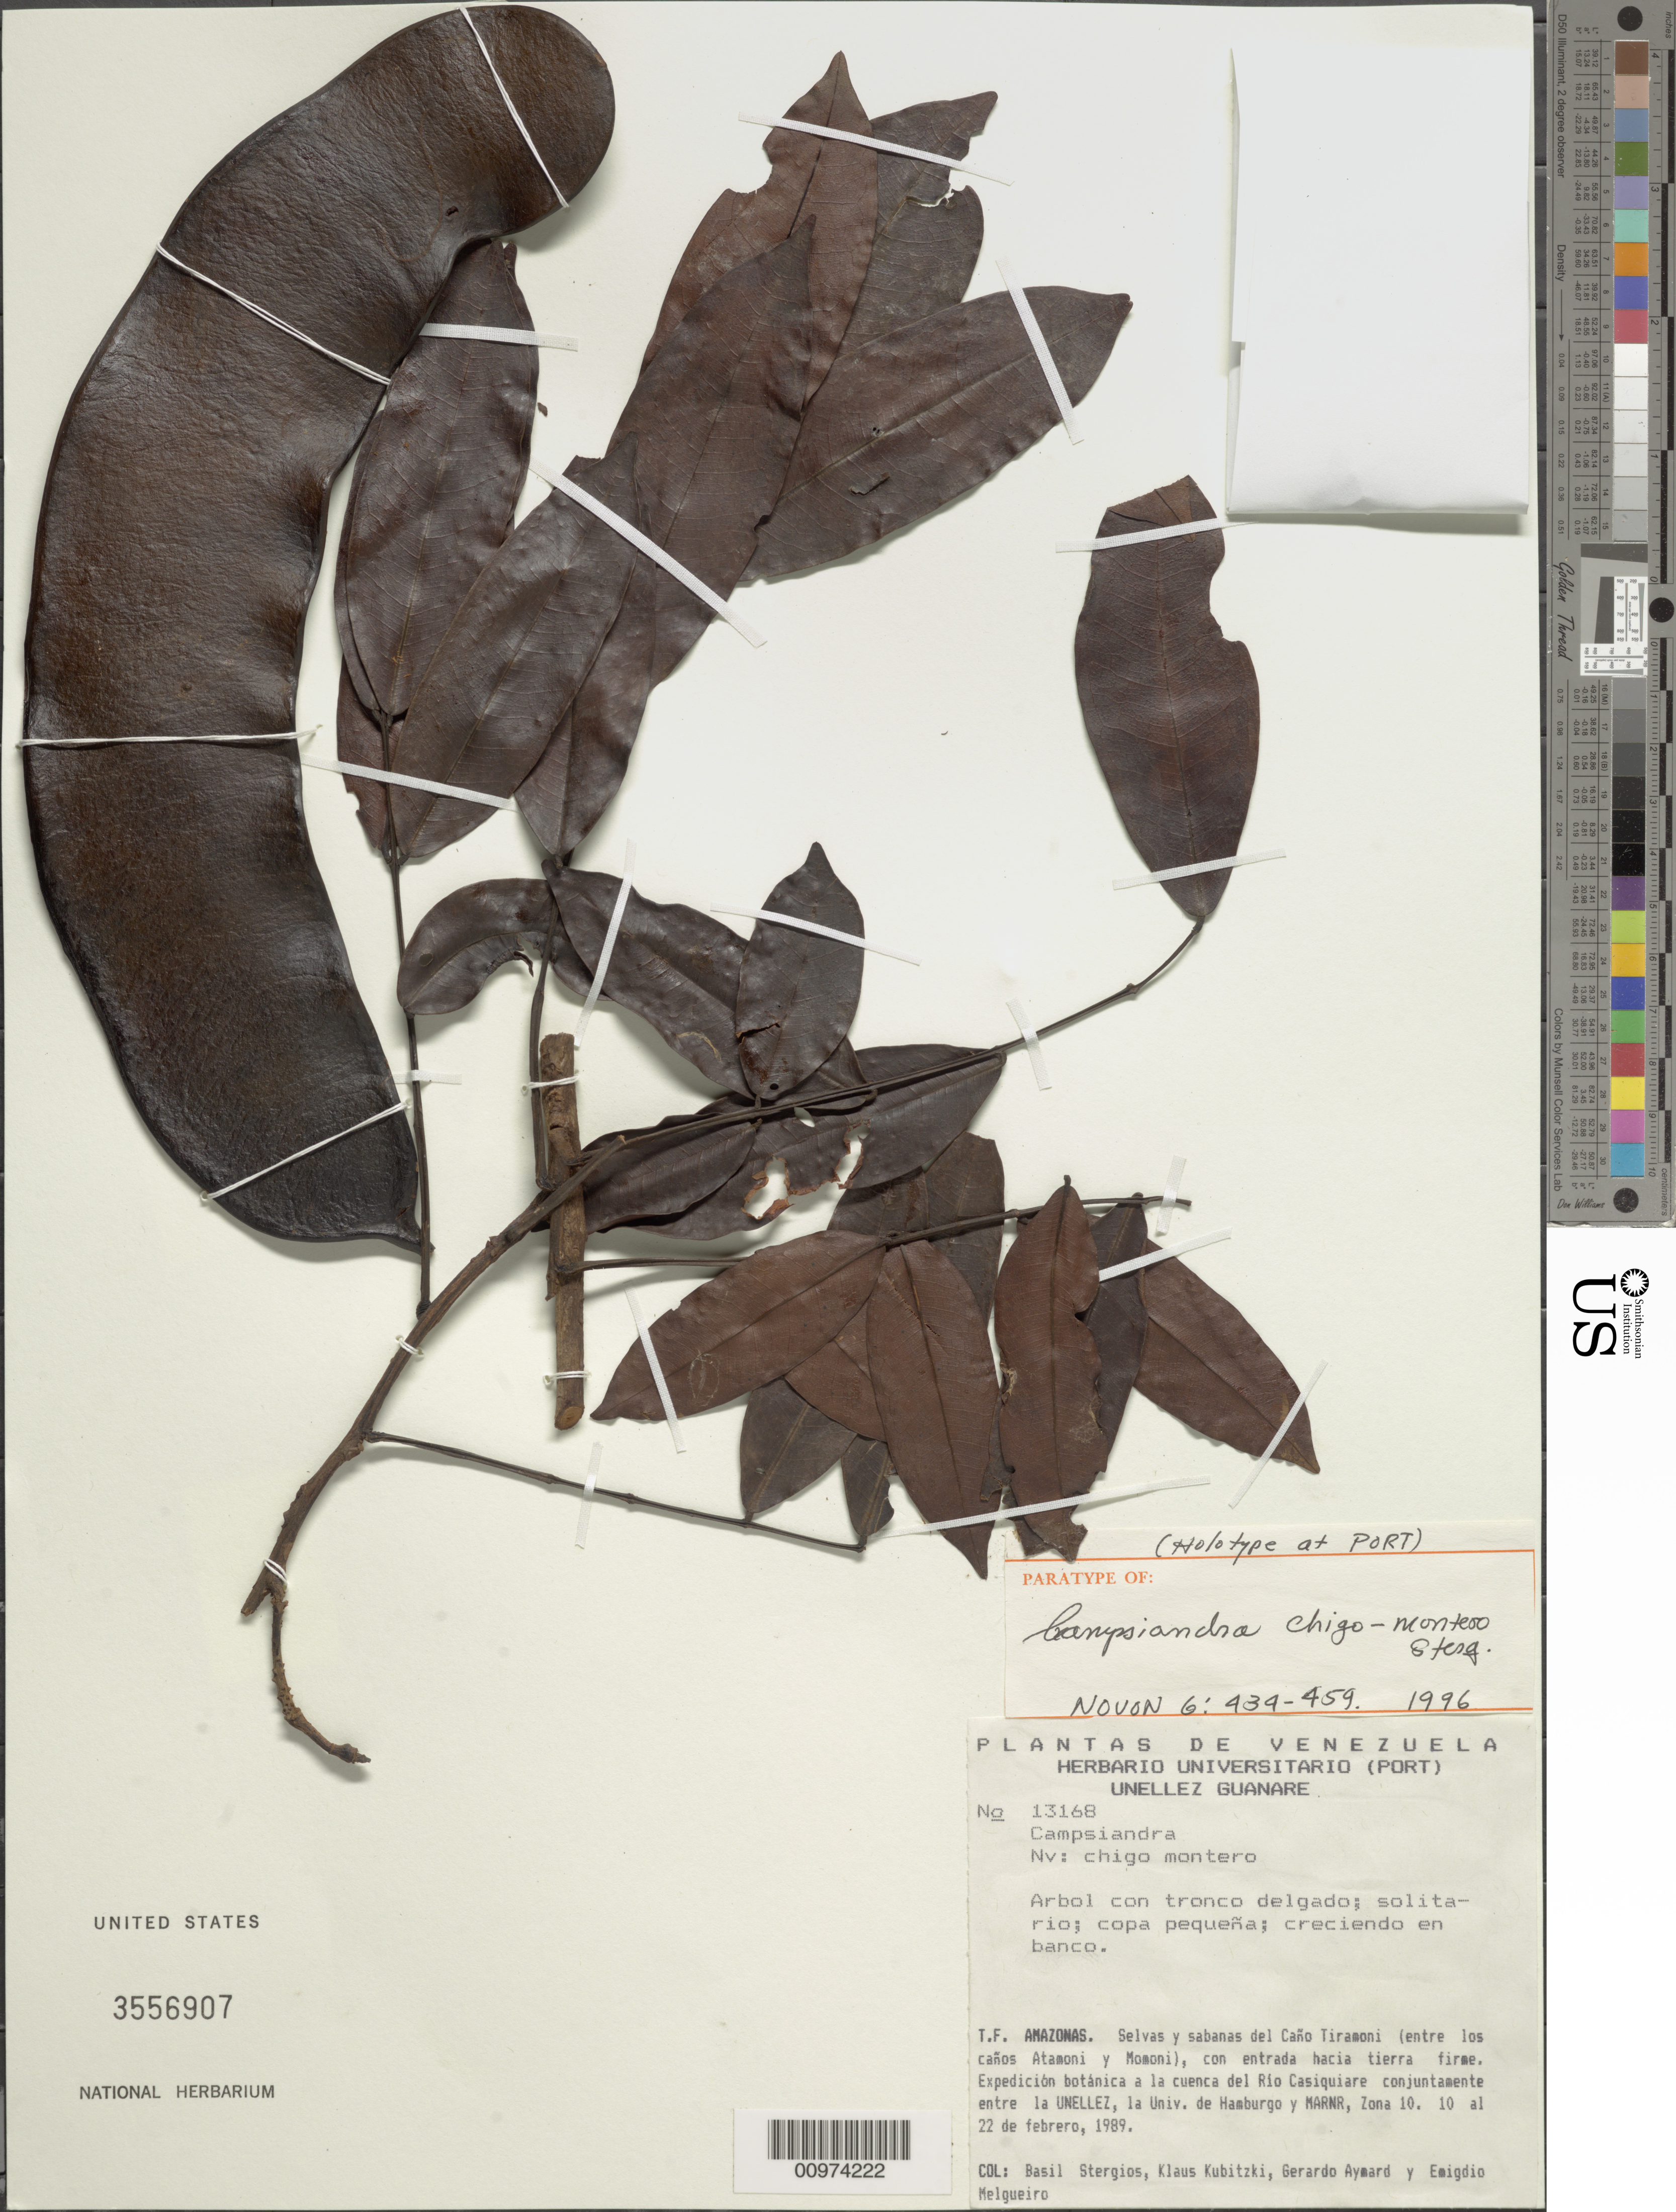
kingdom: Plantae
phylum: Tracheophyta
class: Magnoliopsida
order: Fabales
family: Fabaceae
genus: Campsiandra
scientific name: Campsiandra chigo-montero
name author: Stergios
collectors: B. G. Stergios, K. Kubitzki, G. A. Aymard & E. Melgueiro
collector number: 13168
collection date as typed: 10-Feb-89 to 22-Feb-89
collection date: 1989-02-10/1989-02-22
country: Venezuela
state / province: Amazonas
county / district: Río Negro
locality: Caño Tiramoni (entre Canos Atamoni y Momoni)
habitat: Selvas y sabanas, con entrada hacia tierra firme; creciendo en banco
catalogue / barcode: US 3556907